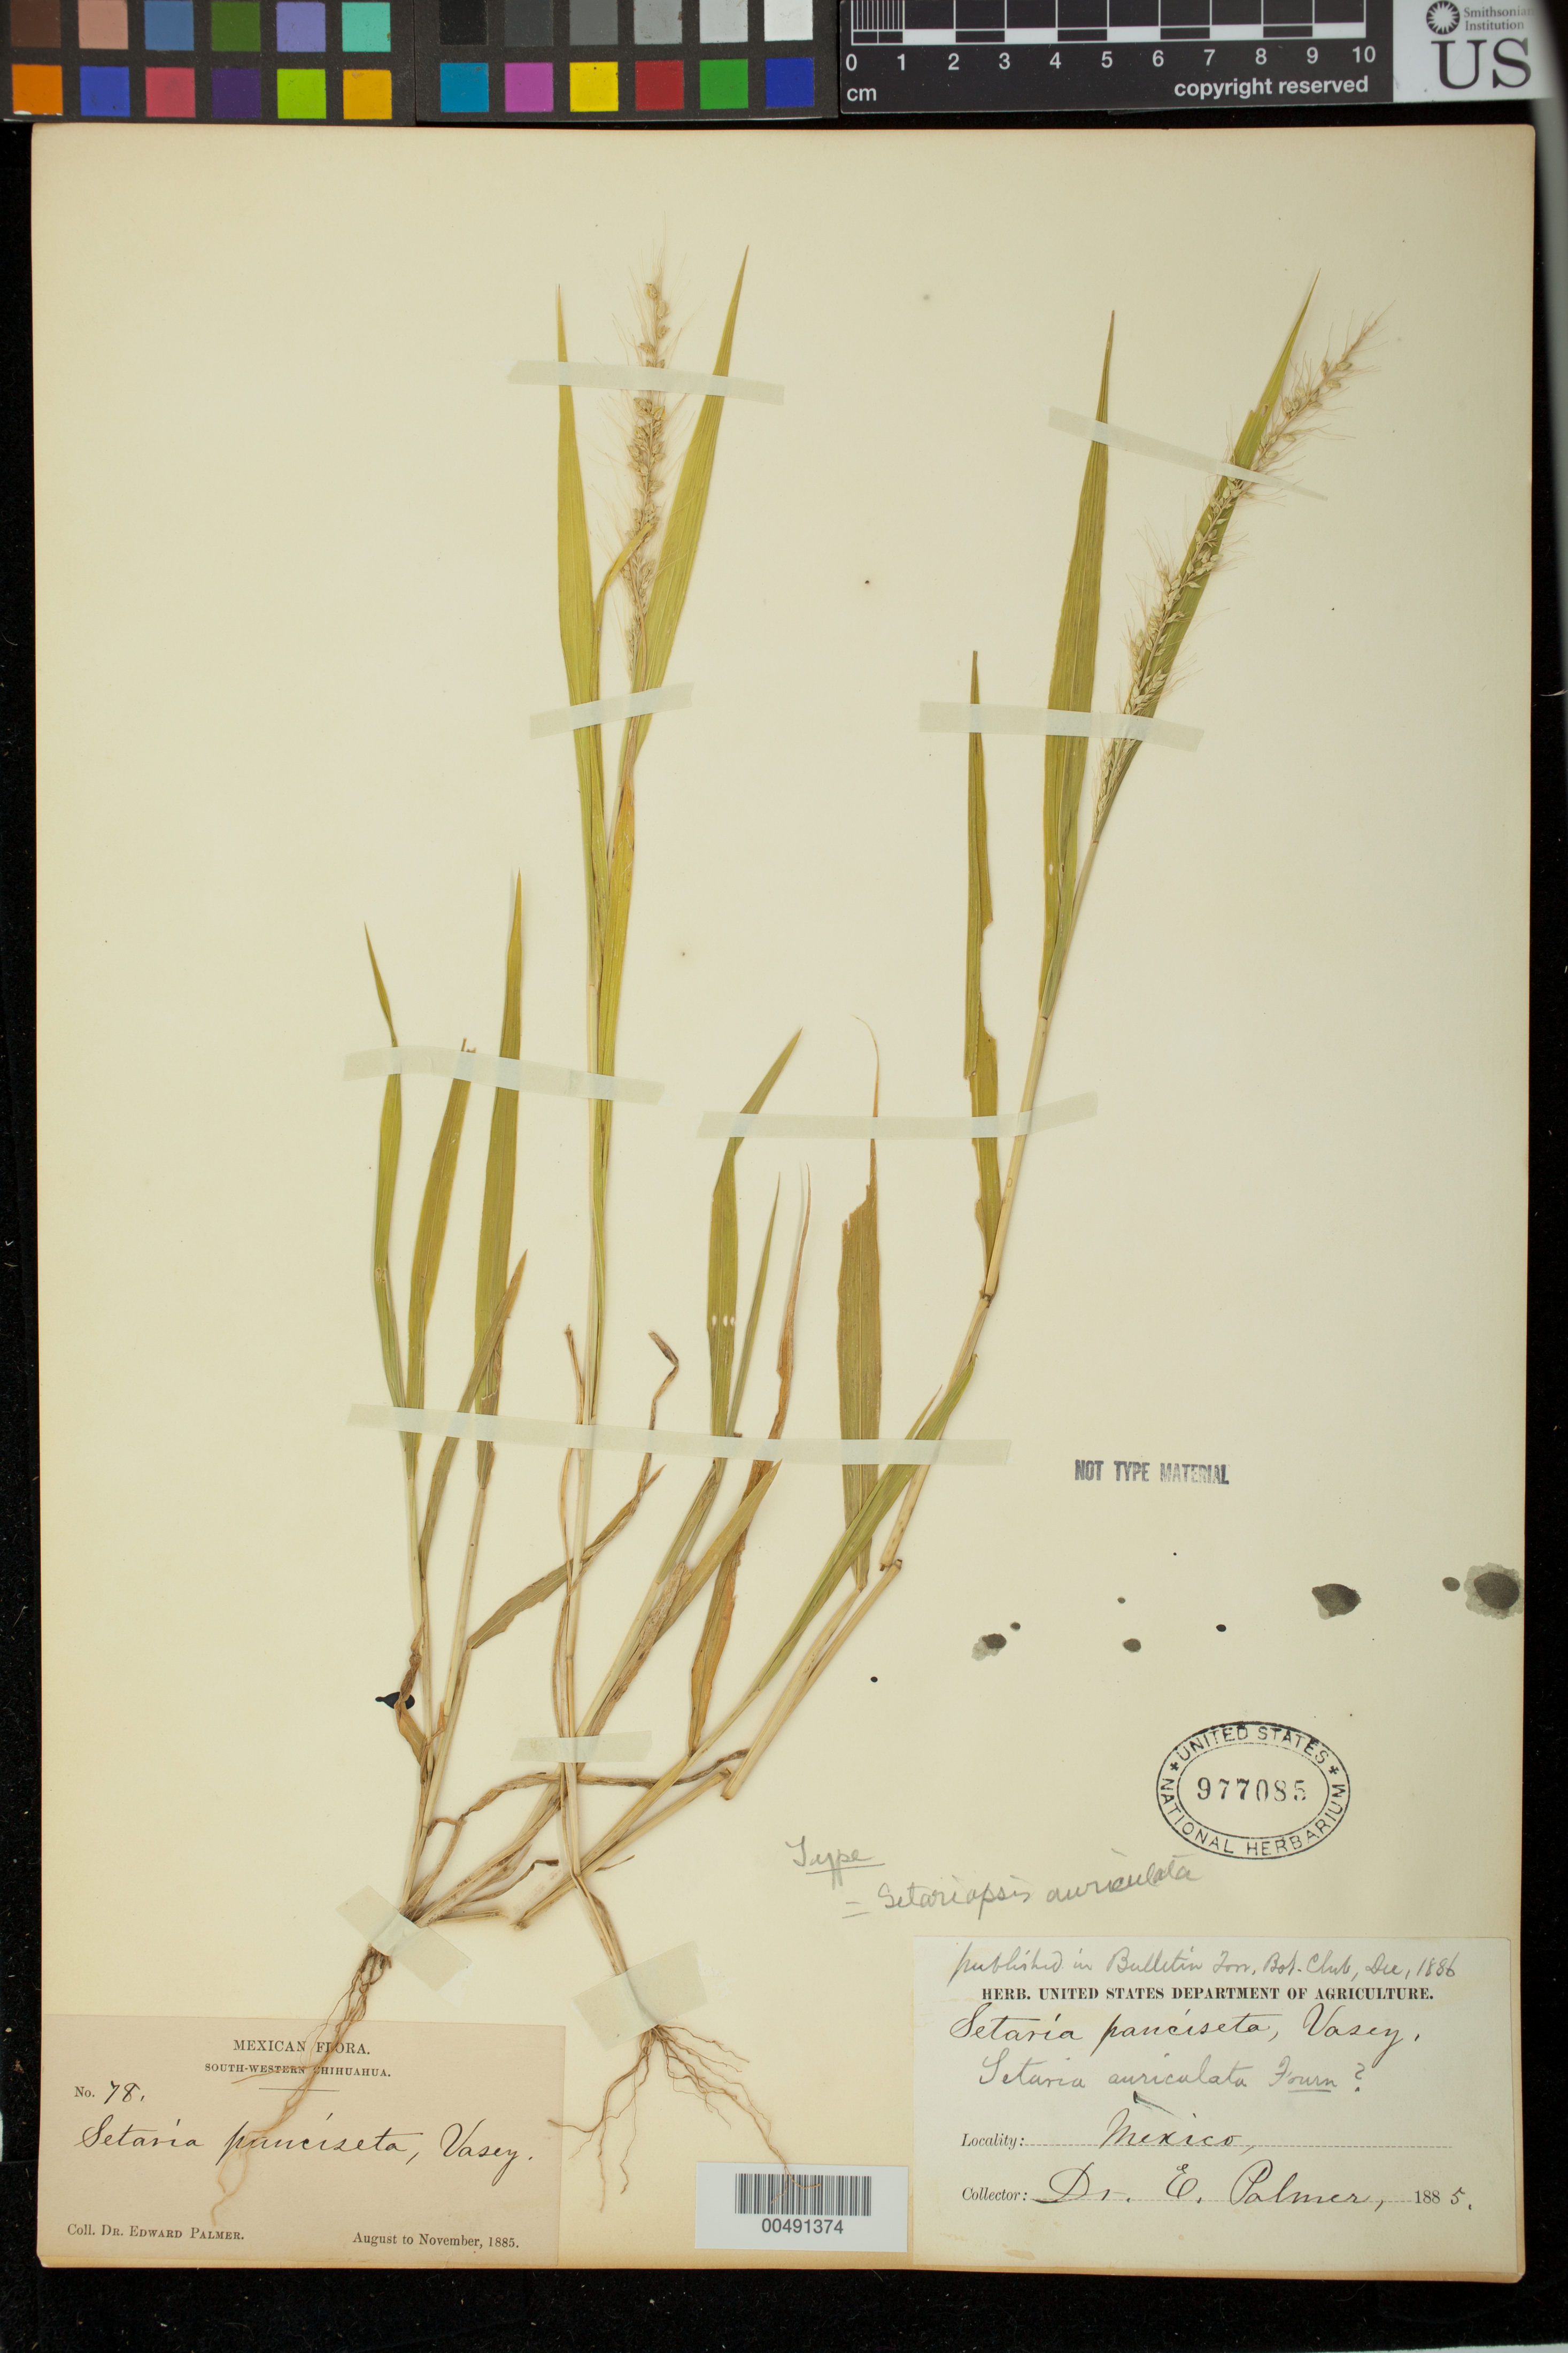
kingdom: Plantae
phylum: Tracheophyta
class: Liliopsida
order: Poales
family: Poaceae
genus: Setaria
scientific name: Setaria pauciseta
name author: Vasey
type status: Type Collection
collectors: E. Palmer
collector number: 78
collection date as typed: Aug 1885 to Nov 1885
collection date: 1885-08/1885-11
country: Mexico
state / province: Chihuahua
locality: South-western Chihuahua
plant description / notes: Specimen annotated "Type" (not Vasey script), also stamped "NOT TYPE MATERIAL" but is surely a type of Vasey's name.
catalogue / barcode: US 977085